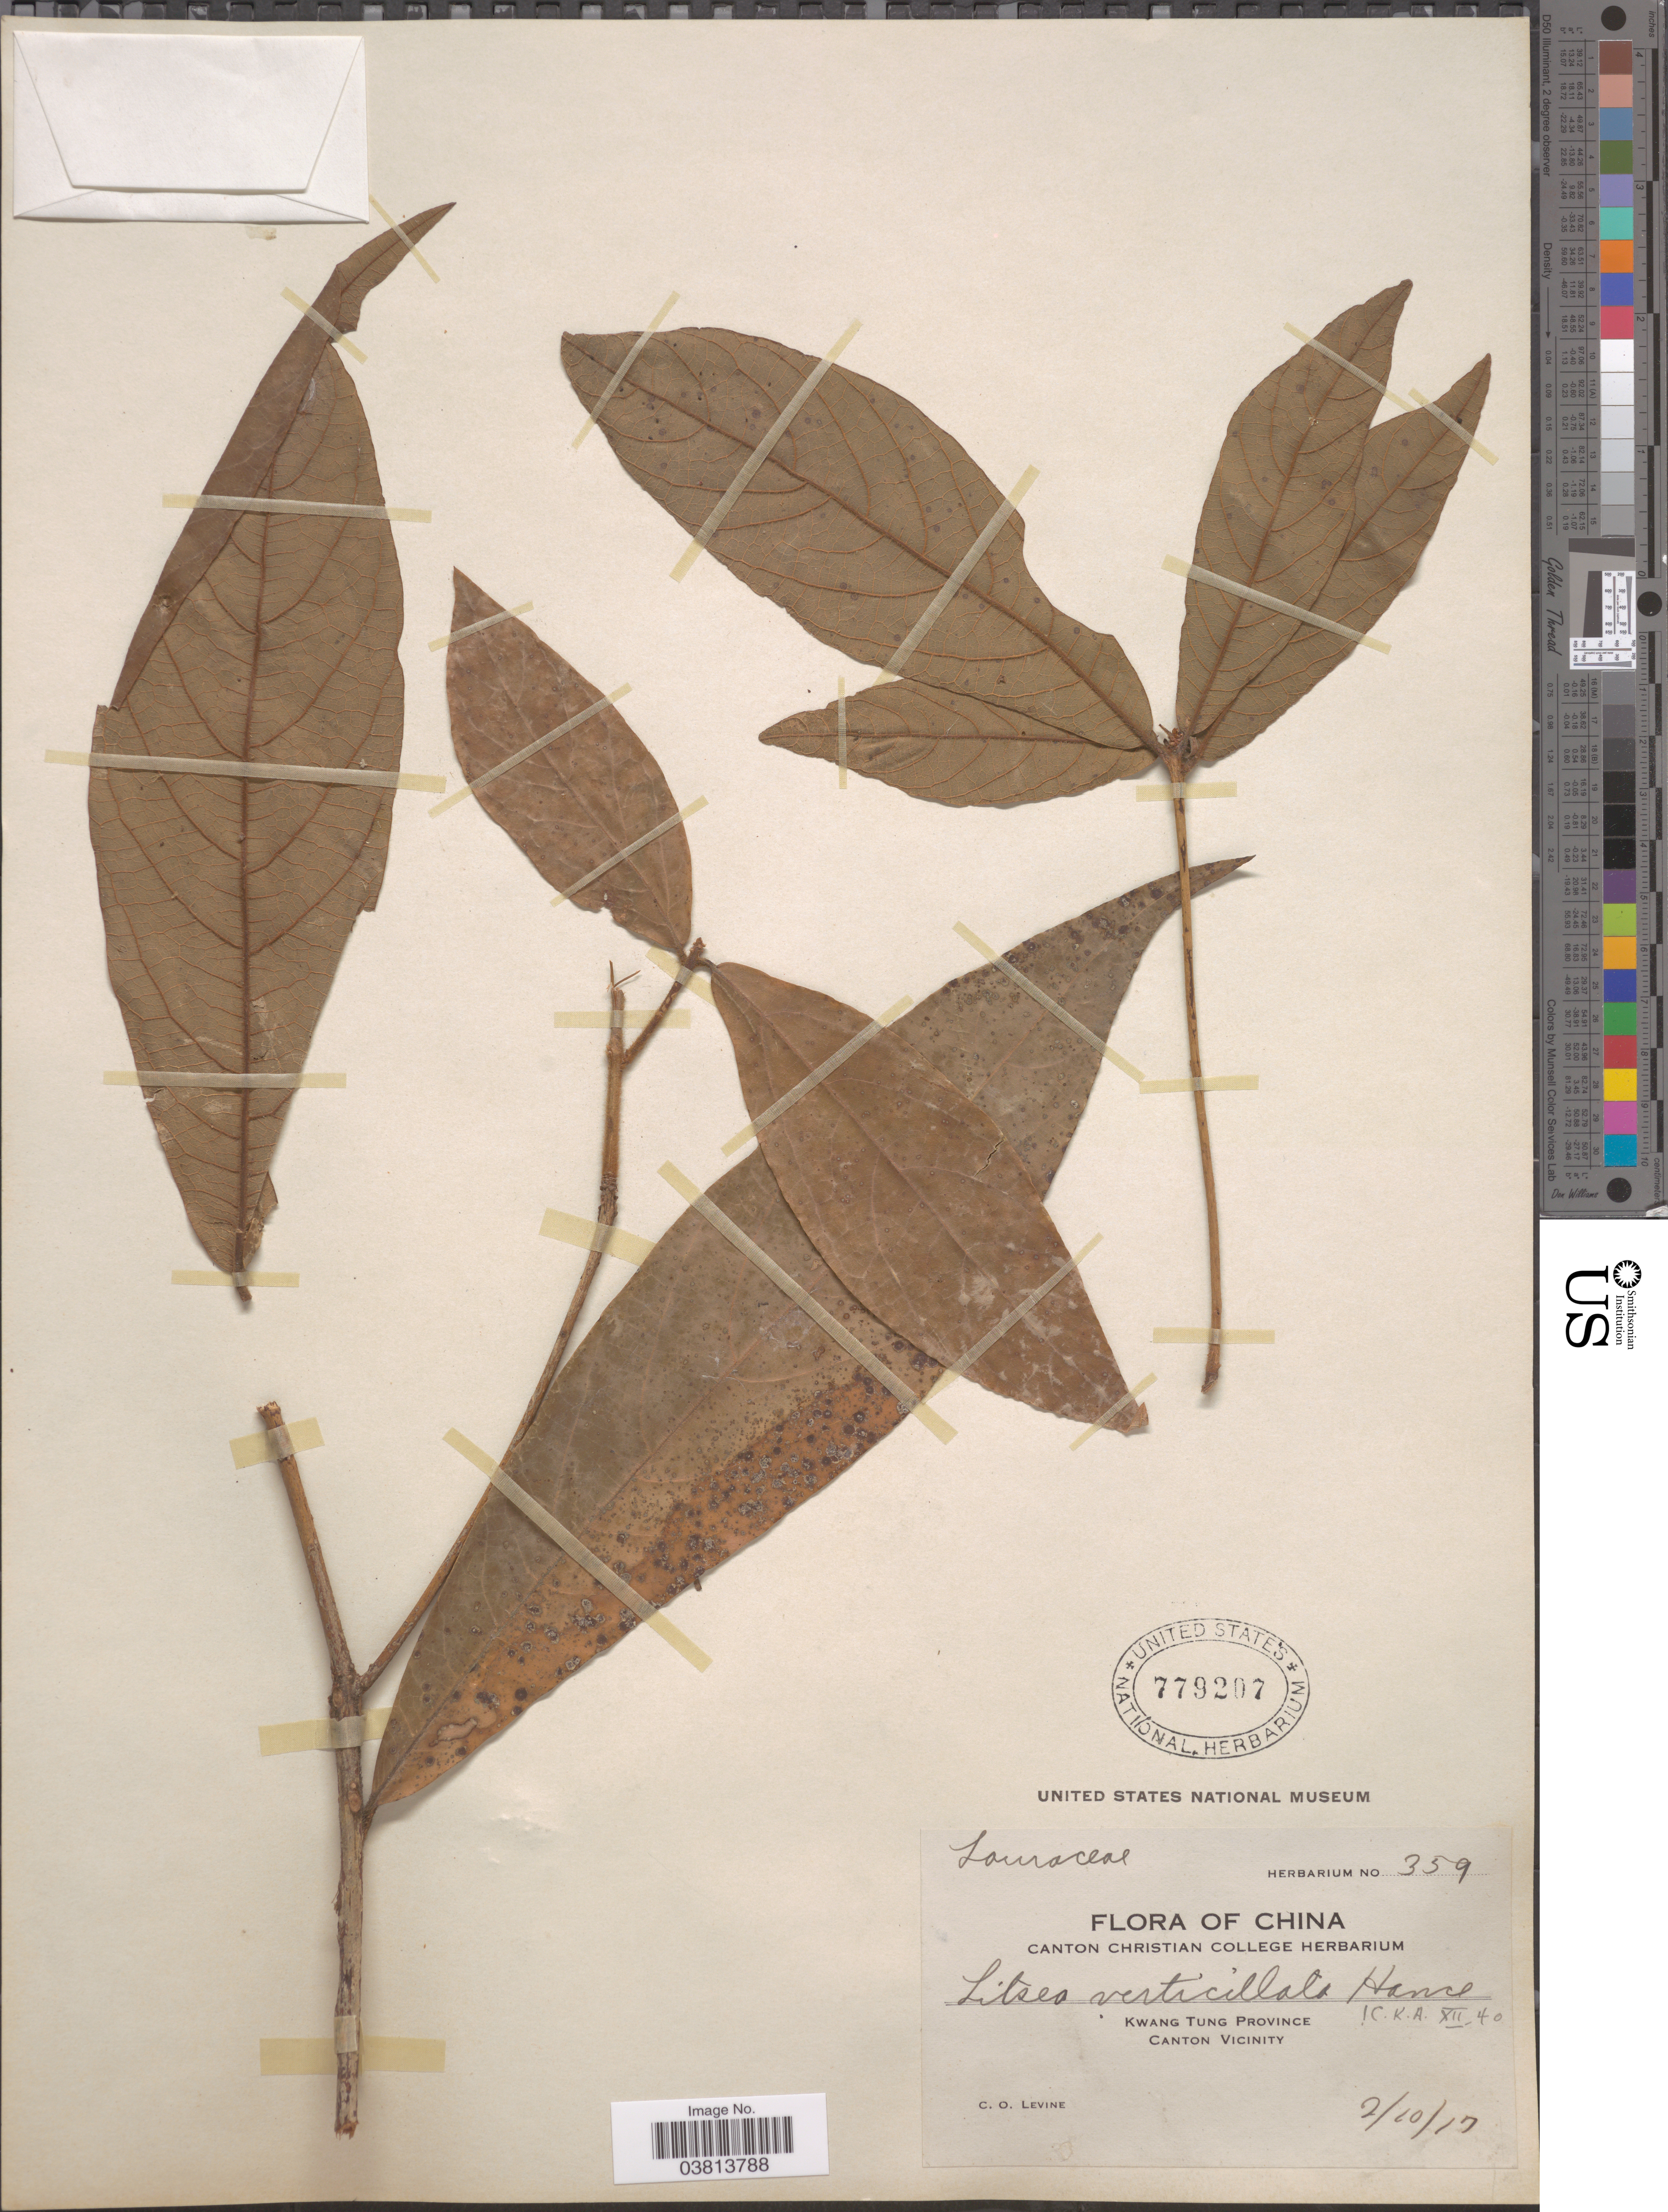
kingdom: Plantae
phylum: Tracheophyta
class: Magnoliopsida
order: Laurales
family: Lauraceae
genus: Litsea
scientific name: Litsea verticillata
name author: S. Vidal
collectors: C. O. Levine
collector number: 359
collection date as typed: Transcribed d/m/y: 2/10/17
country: China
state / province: Guangdong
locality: Kwang Tung Province. Canton Vicinity.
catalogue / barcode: US 779207